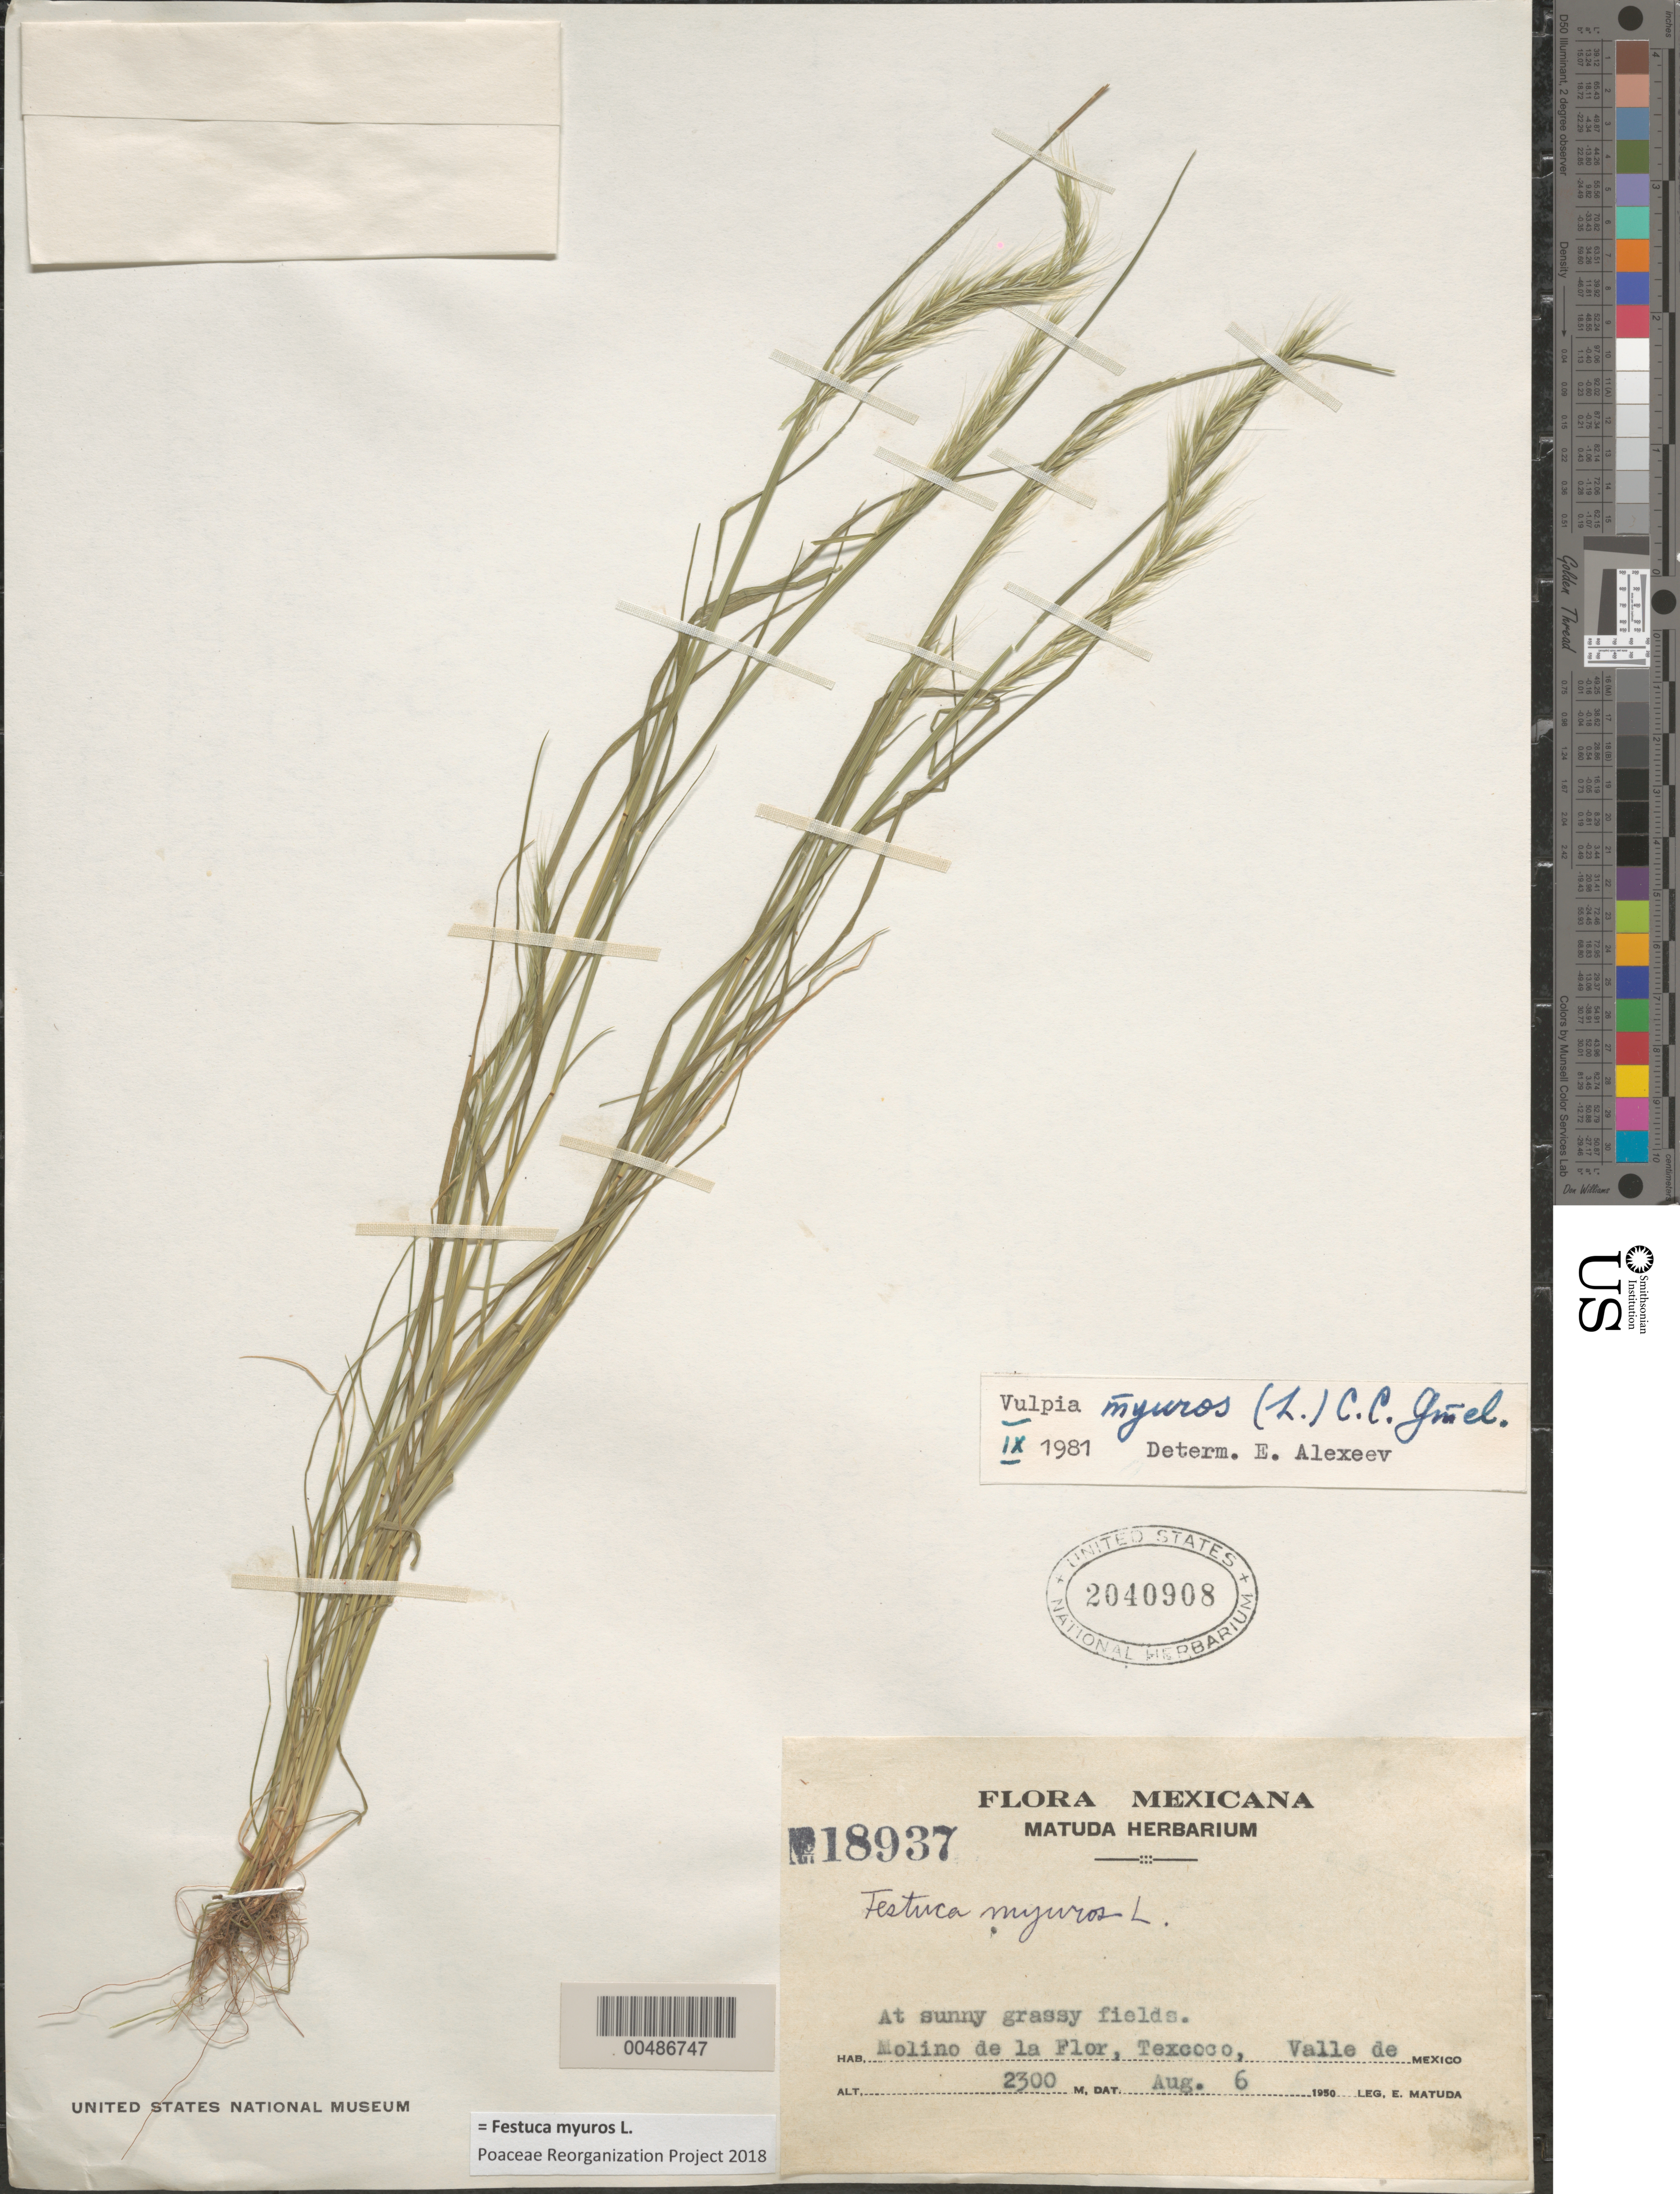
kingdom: Plantae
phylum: Tracheophyta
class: Liliopsida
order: Poales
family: Poaceae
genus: Festuca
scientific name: Festuca myuros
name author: L.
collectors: E. Matuda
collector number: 18937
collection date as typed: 6 Aug 1950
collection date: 1950-08-06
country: Mexico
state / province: México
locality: Molino de la Flor, Texcoco, Valle de Mexico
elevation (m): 2300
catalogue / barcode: US 2040908